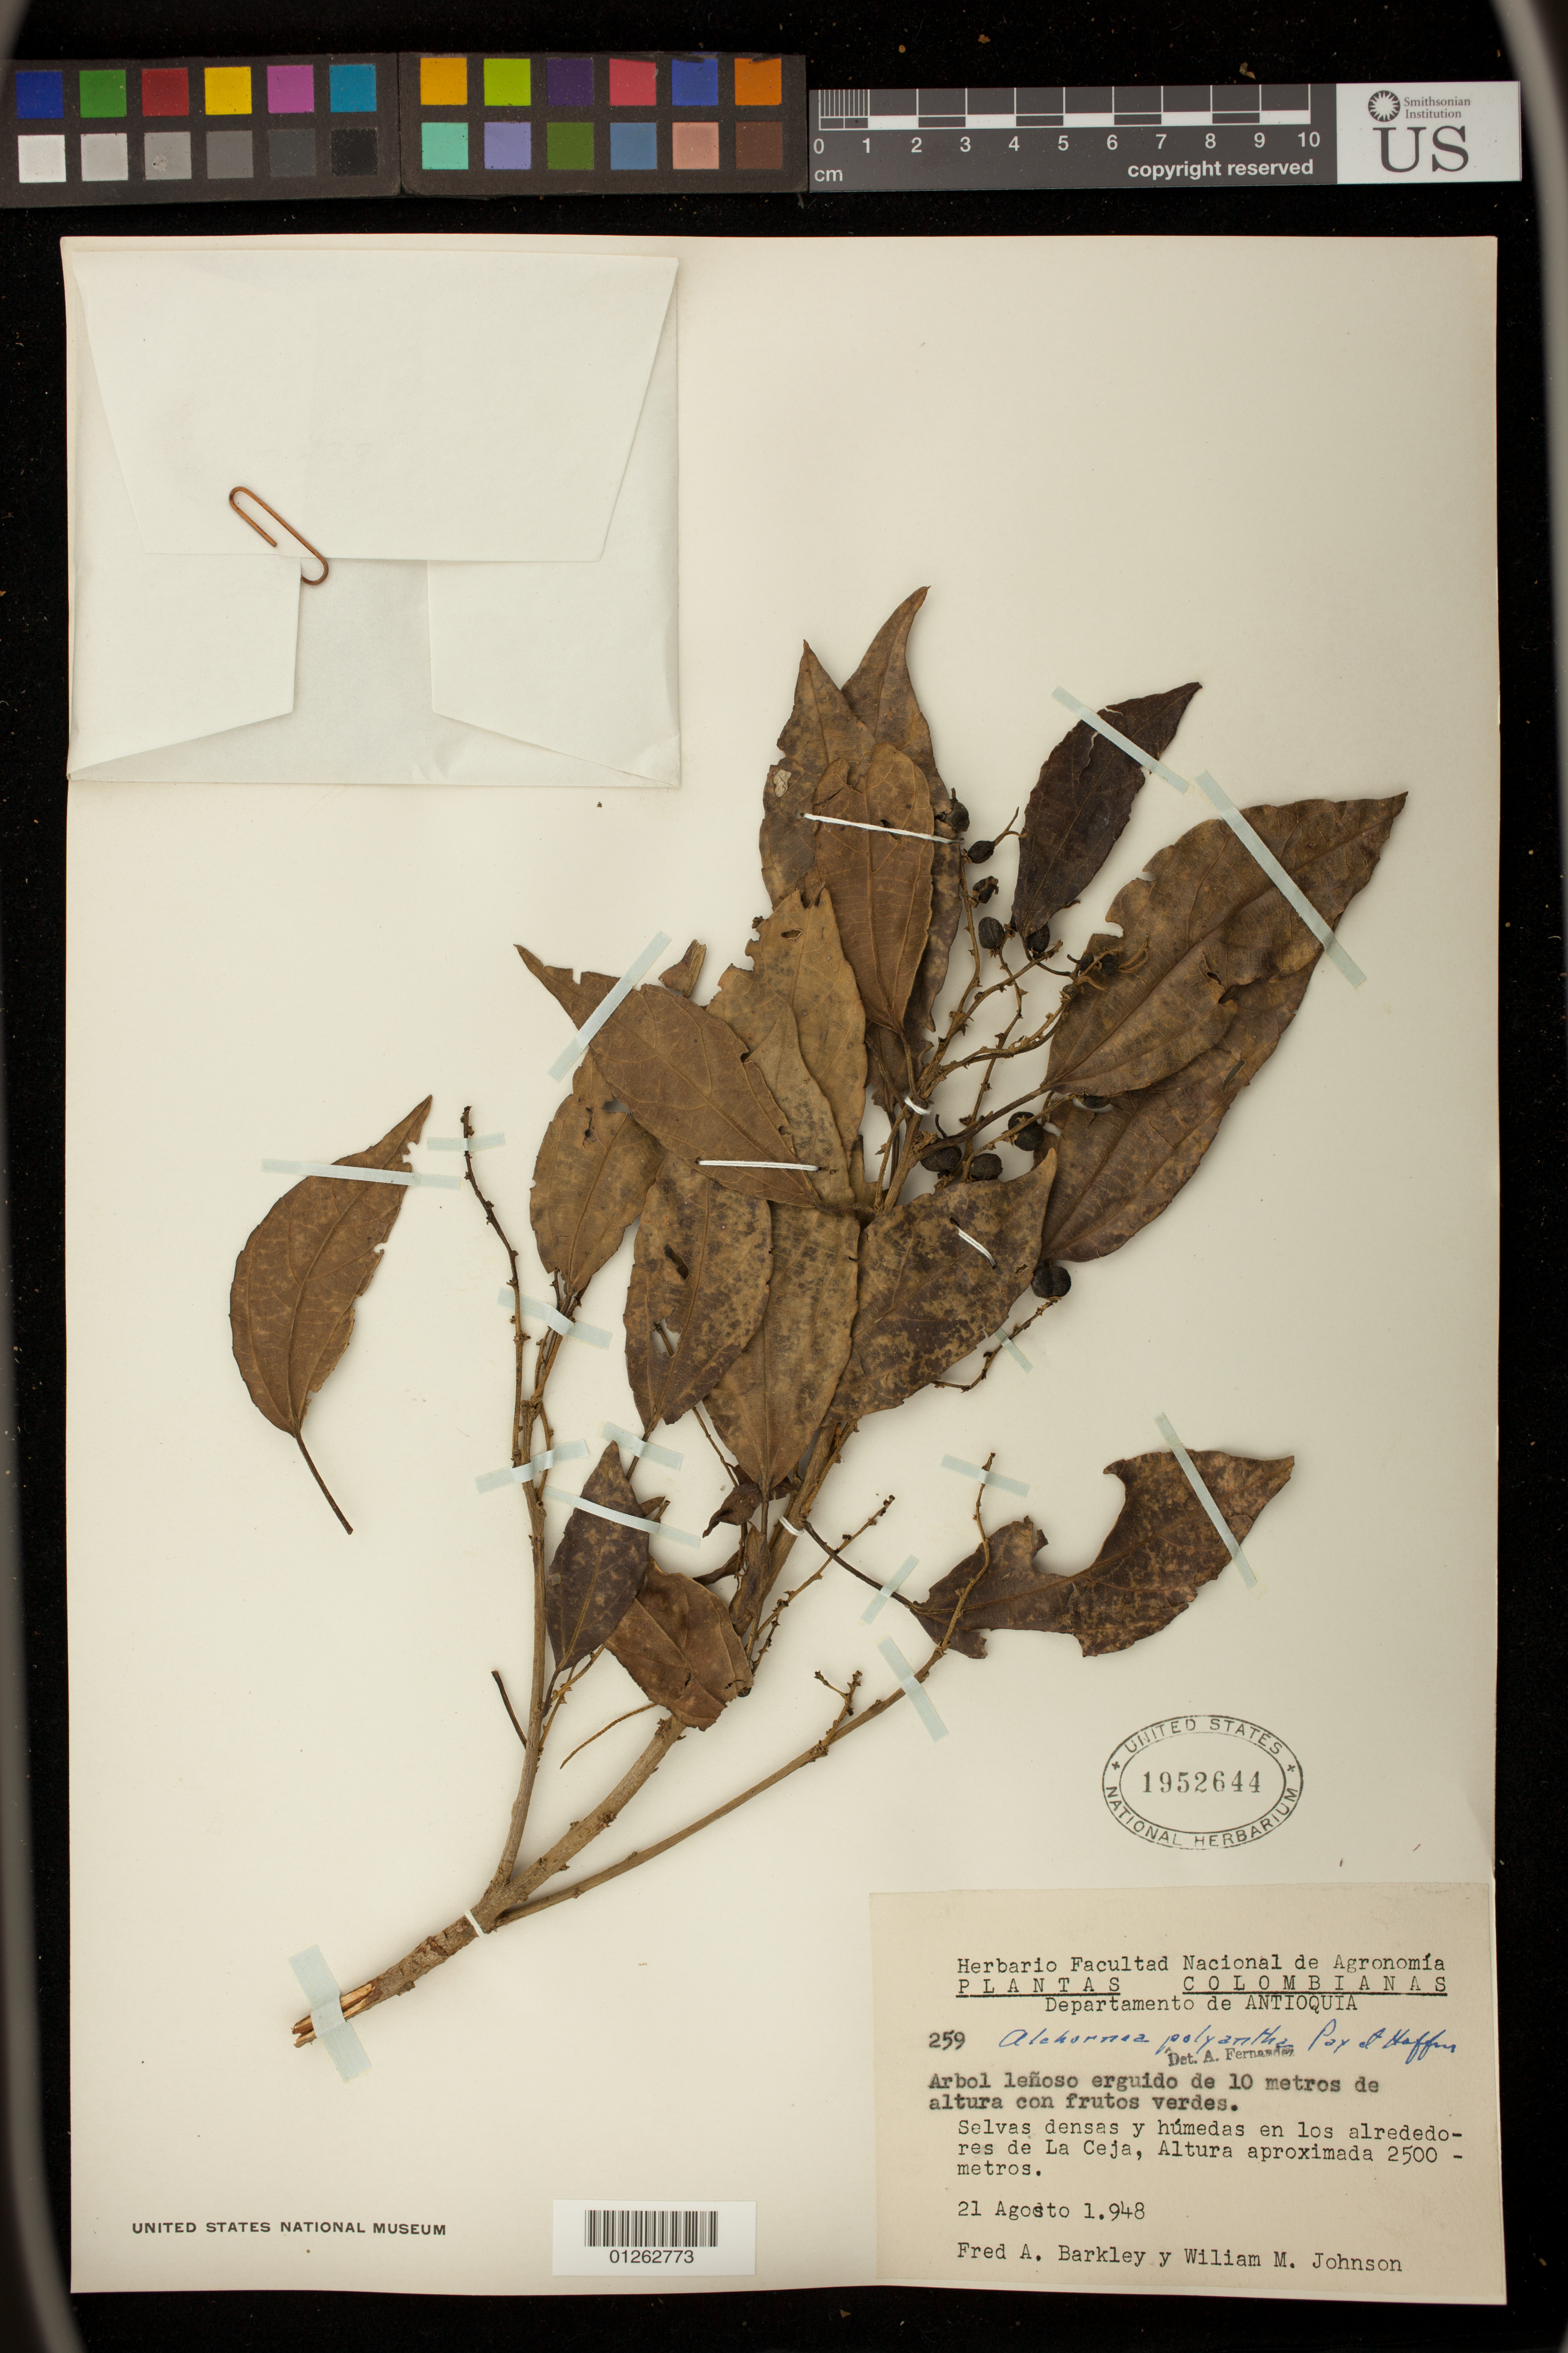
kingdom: Plantae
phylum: Tracheophyta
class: Magnoliopsida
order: Malpighiales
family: Euphorbiaceae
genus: Alchornea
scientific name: Alchornea latifolia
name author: Sw.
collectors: F. A. Barkley & W. M. Johnson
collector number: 259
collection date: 1948-08-21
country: Colombia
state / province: Antioquia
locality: Selvas densas y humedas en los alrededores de La Ceja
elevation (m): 2500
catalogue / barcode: US 1952644